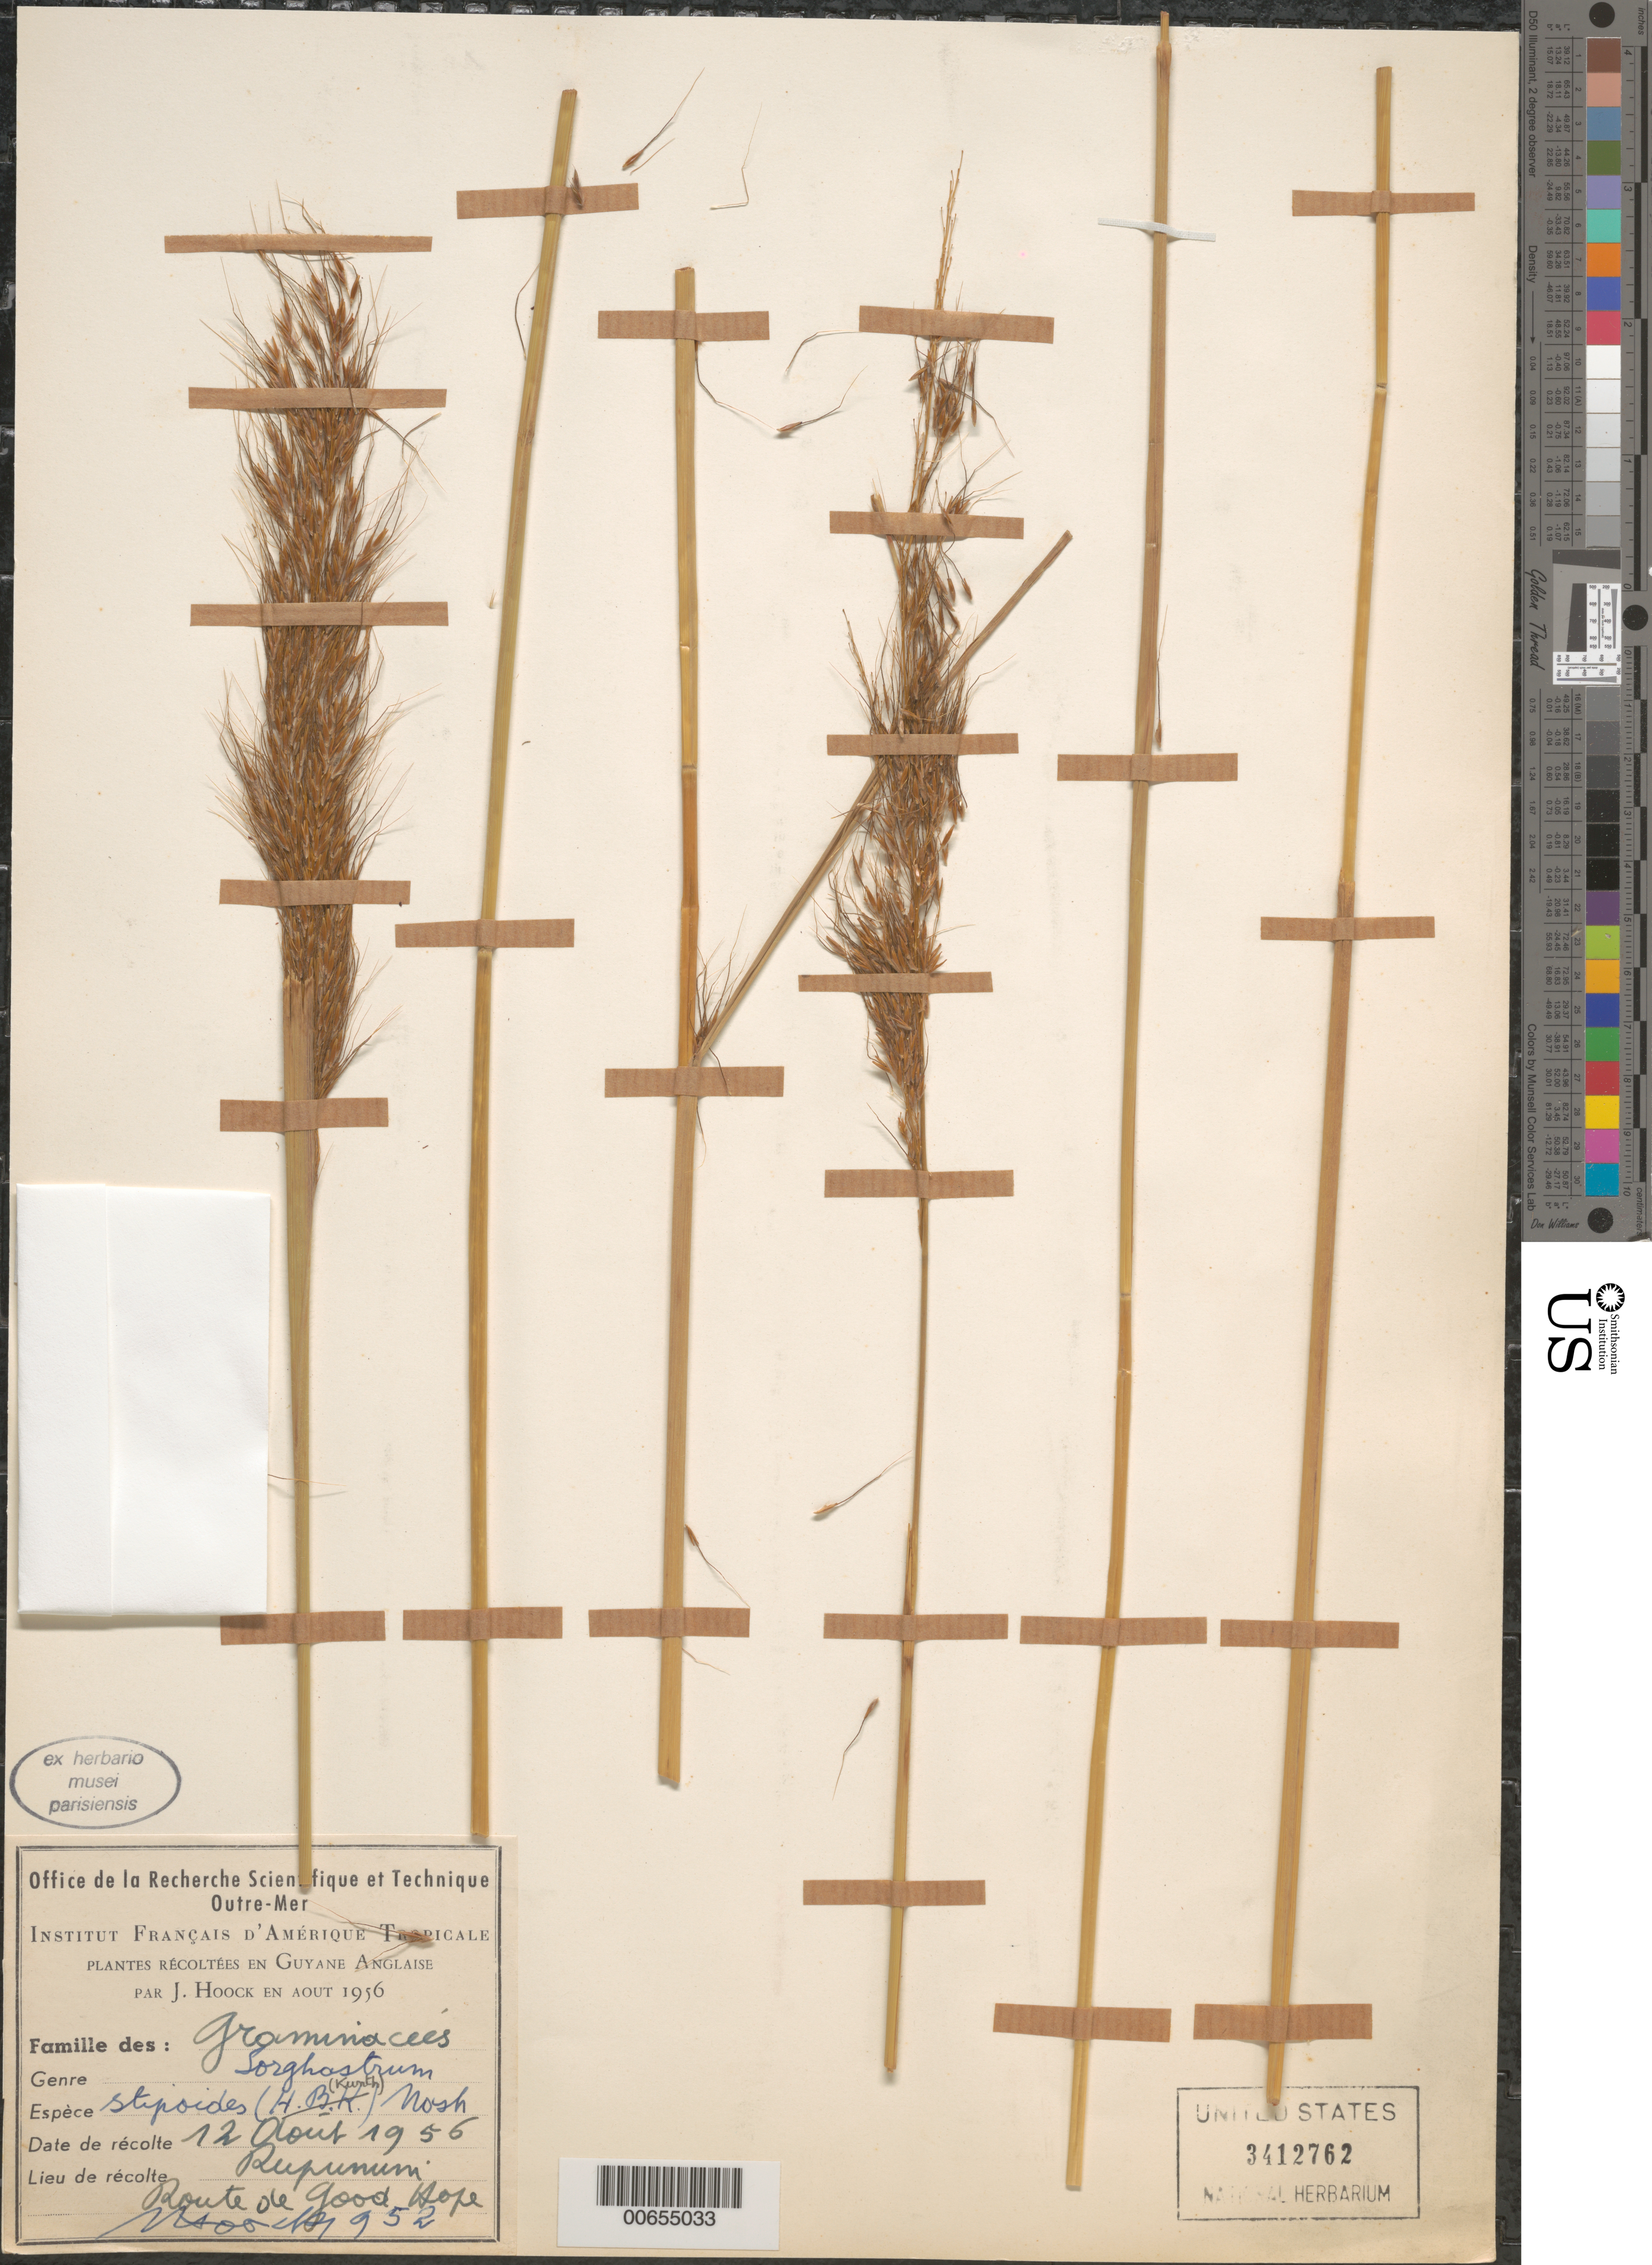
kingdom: Plantae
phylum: Tracheophyta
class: Liliopsida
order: Poales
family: Poaceae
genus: Sorghastrum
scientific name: Sorghastrum stipoides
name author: (Kunth) Nash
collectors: J. Hoock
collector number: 952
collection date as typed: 12-Aug-56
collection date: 1956-08-12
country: Guyana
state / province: U. Takutu-U. Essequibo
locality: Rupununi, Route de Good Hope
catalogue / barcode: US 3412762